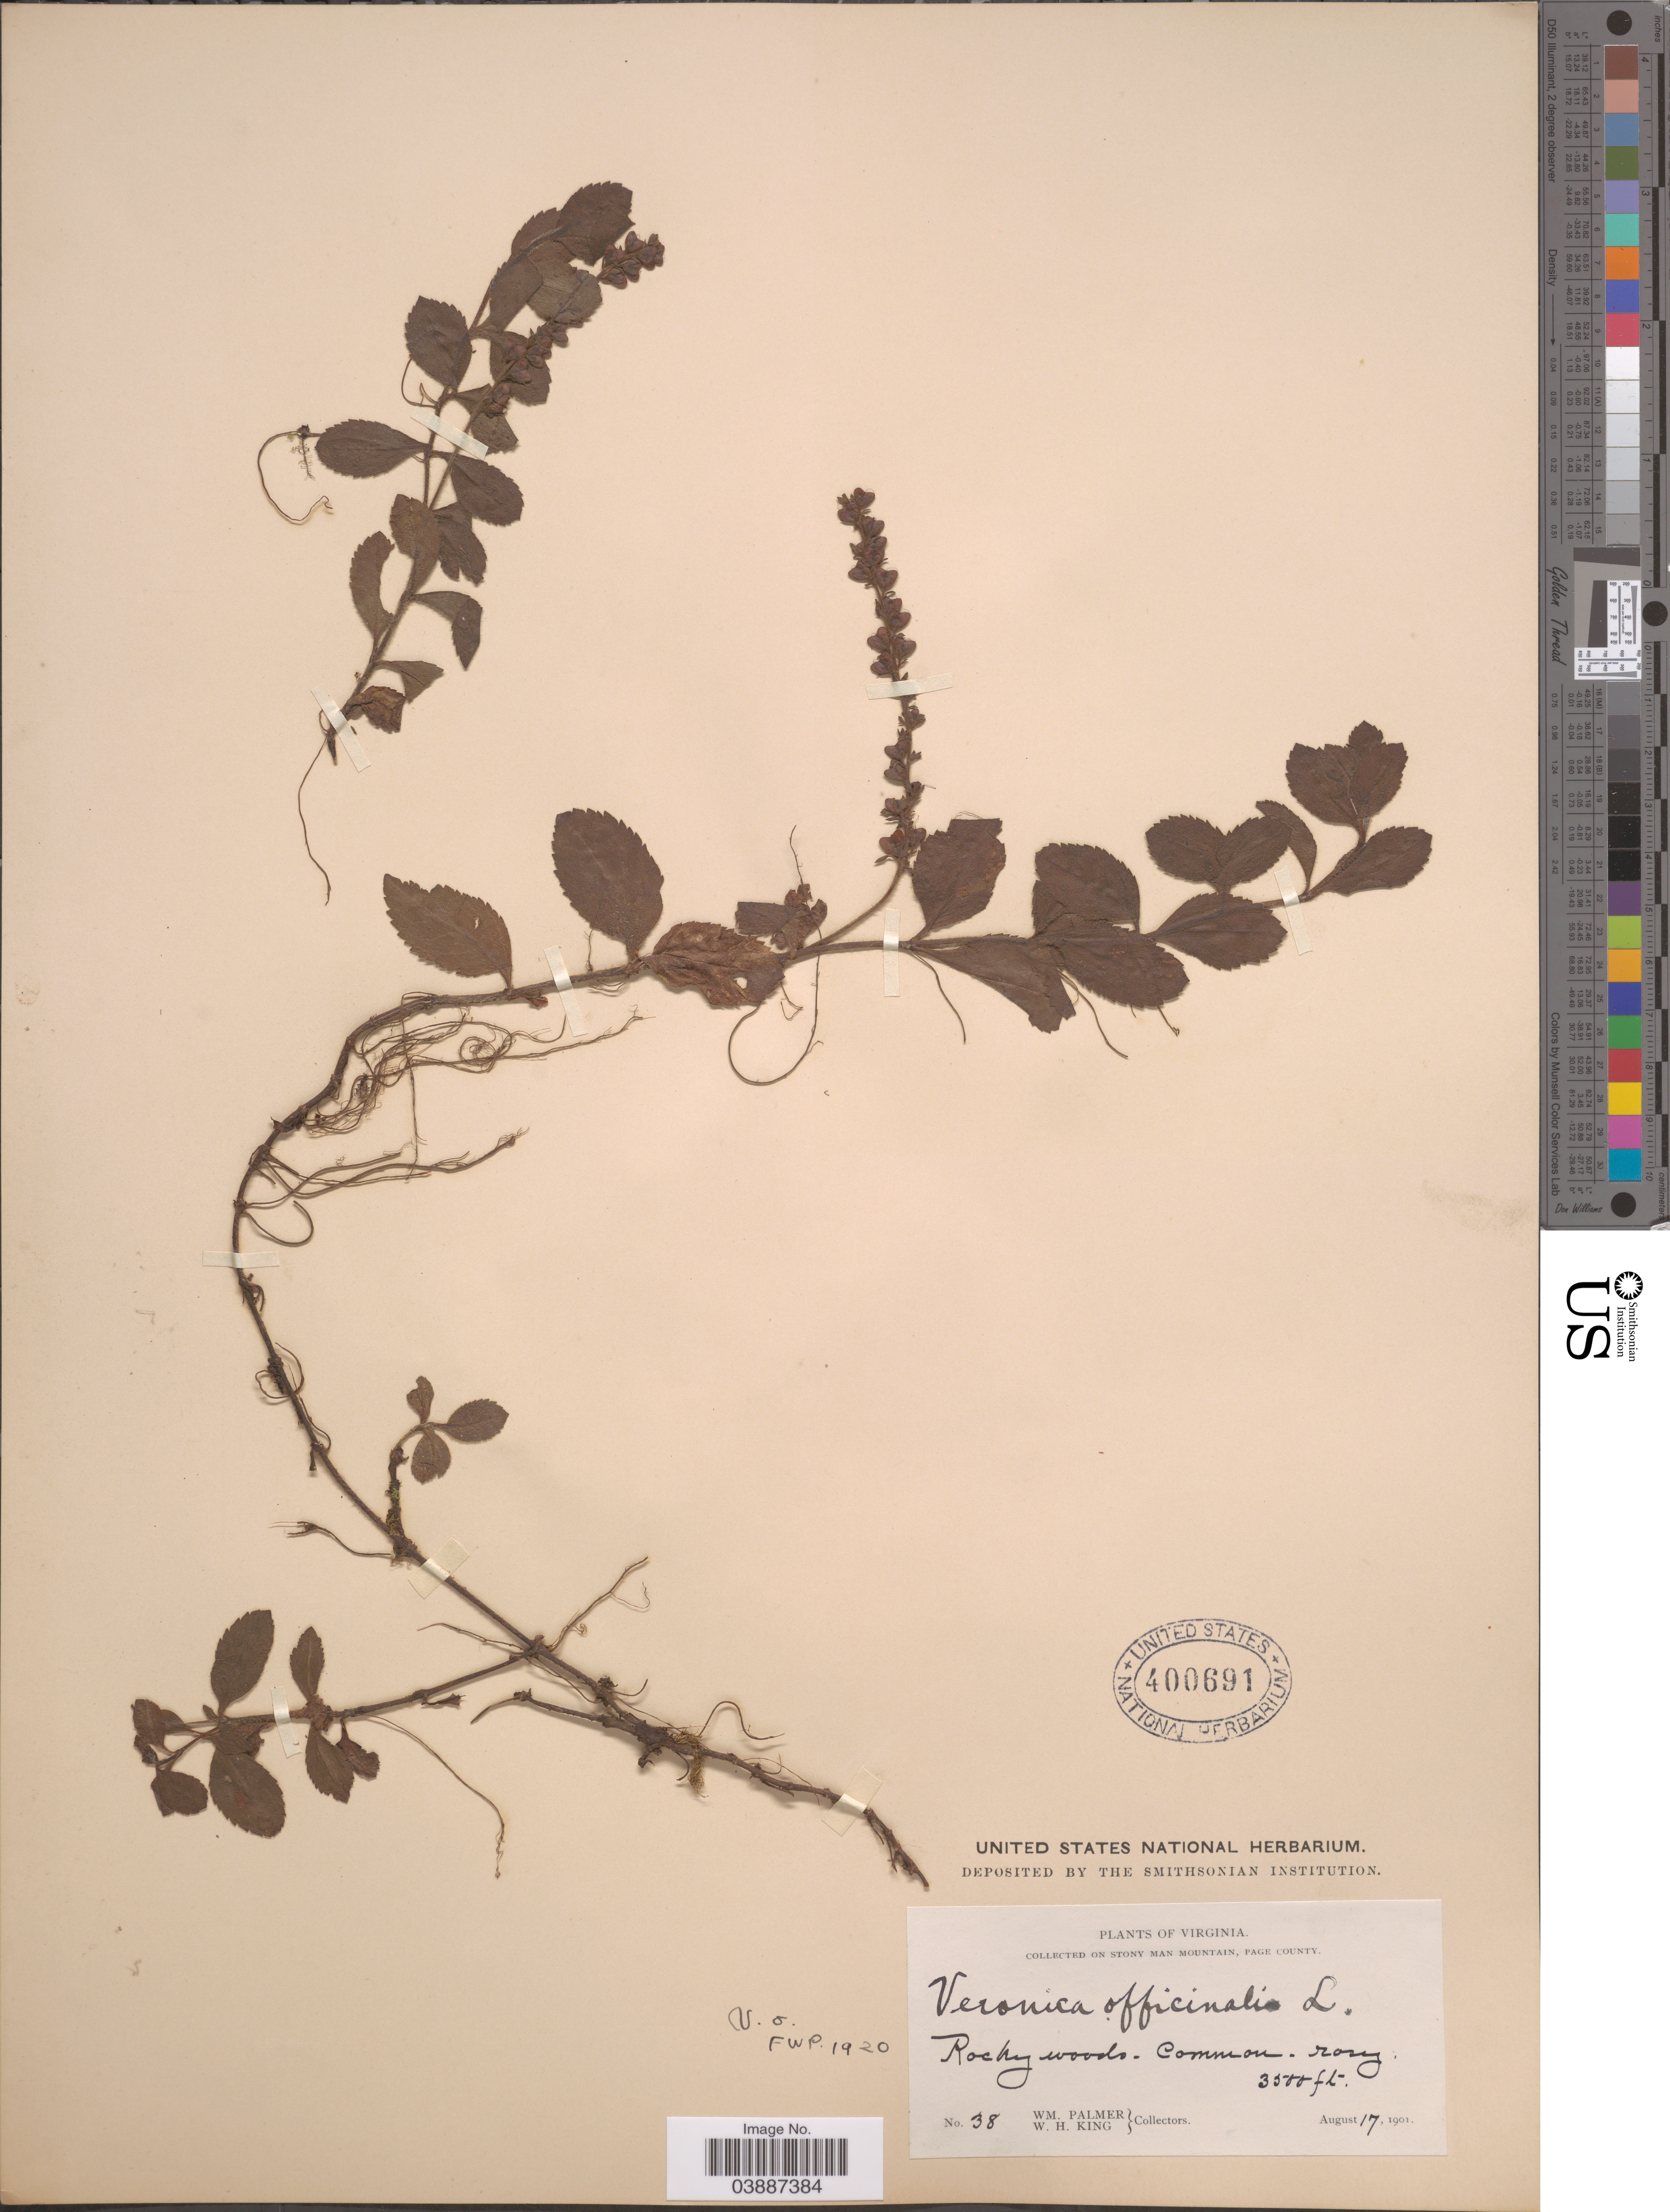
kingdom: Plantae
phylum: Tracheophyta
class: Magnoliopsida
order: Lamiales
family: Plantaginaceae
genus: Veronica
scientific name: Veronica officinalis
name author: L.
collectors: W. Palmer & W. H. King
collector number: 38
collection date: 1901-08-17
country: United States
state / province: Virginia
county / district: Page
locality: On Stony Man Mountain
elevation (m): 1067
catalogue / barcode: US 400691